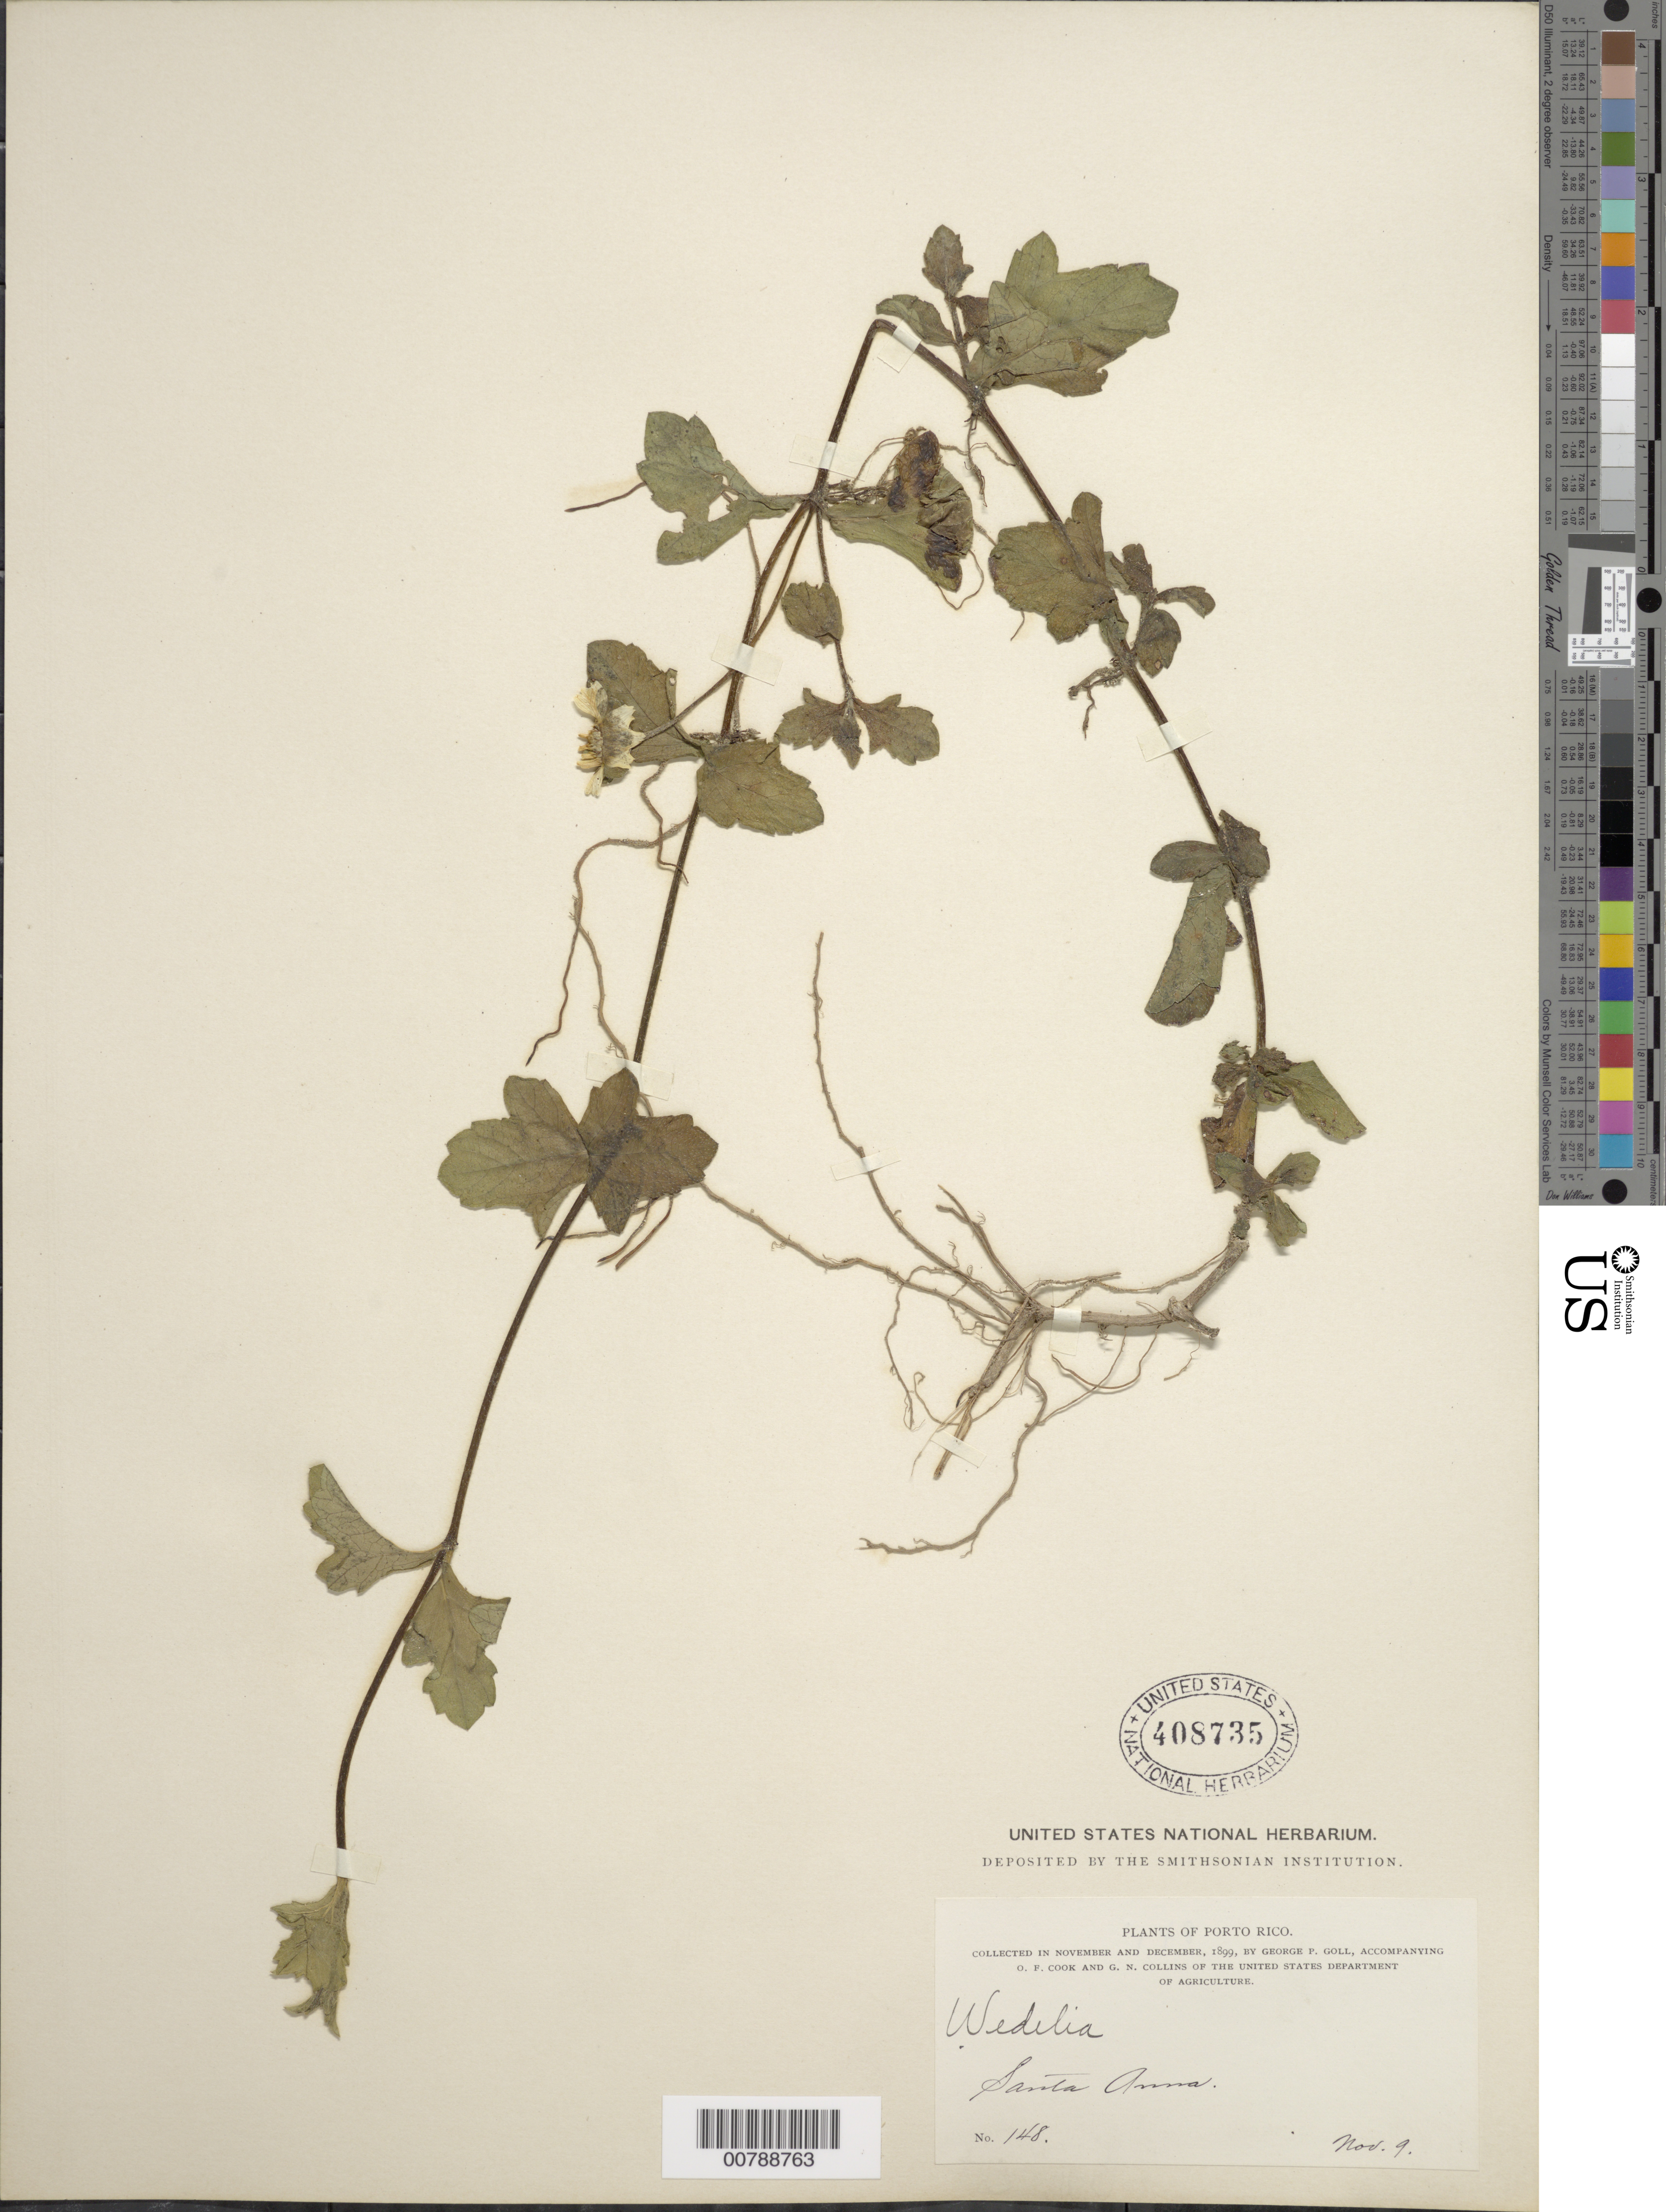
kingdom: Plantae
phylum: Tracheophyta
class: Magnoliopsida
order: Asterales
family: Asteraceae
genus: Sphagneticola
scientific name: Sphagneticola trilobata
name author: (L.) Pruski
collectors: G. Goll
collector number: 148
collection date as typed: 09 Nov 1899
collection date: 1899-11-09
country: Puerto Rico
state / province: San Juan (?)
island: Puerto Rico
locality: Santa Anna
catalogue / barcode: US 408735